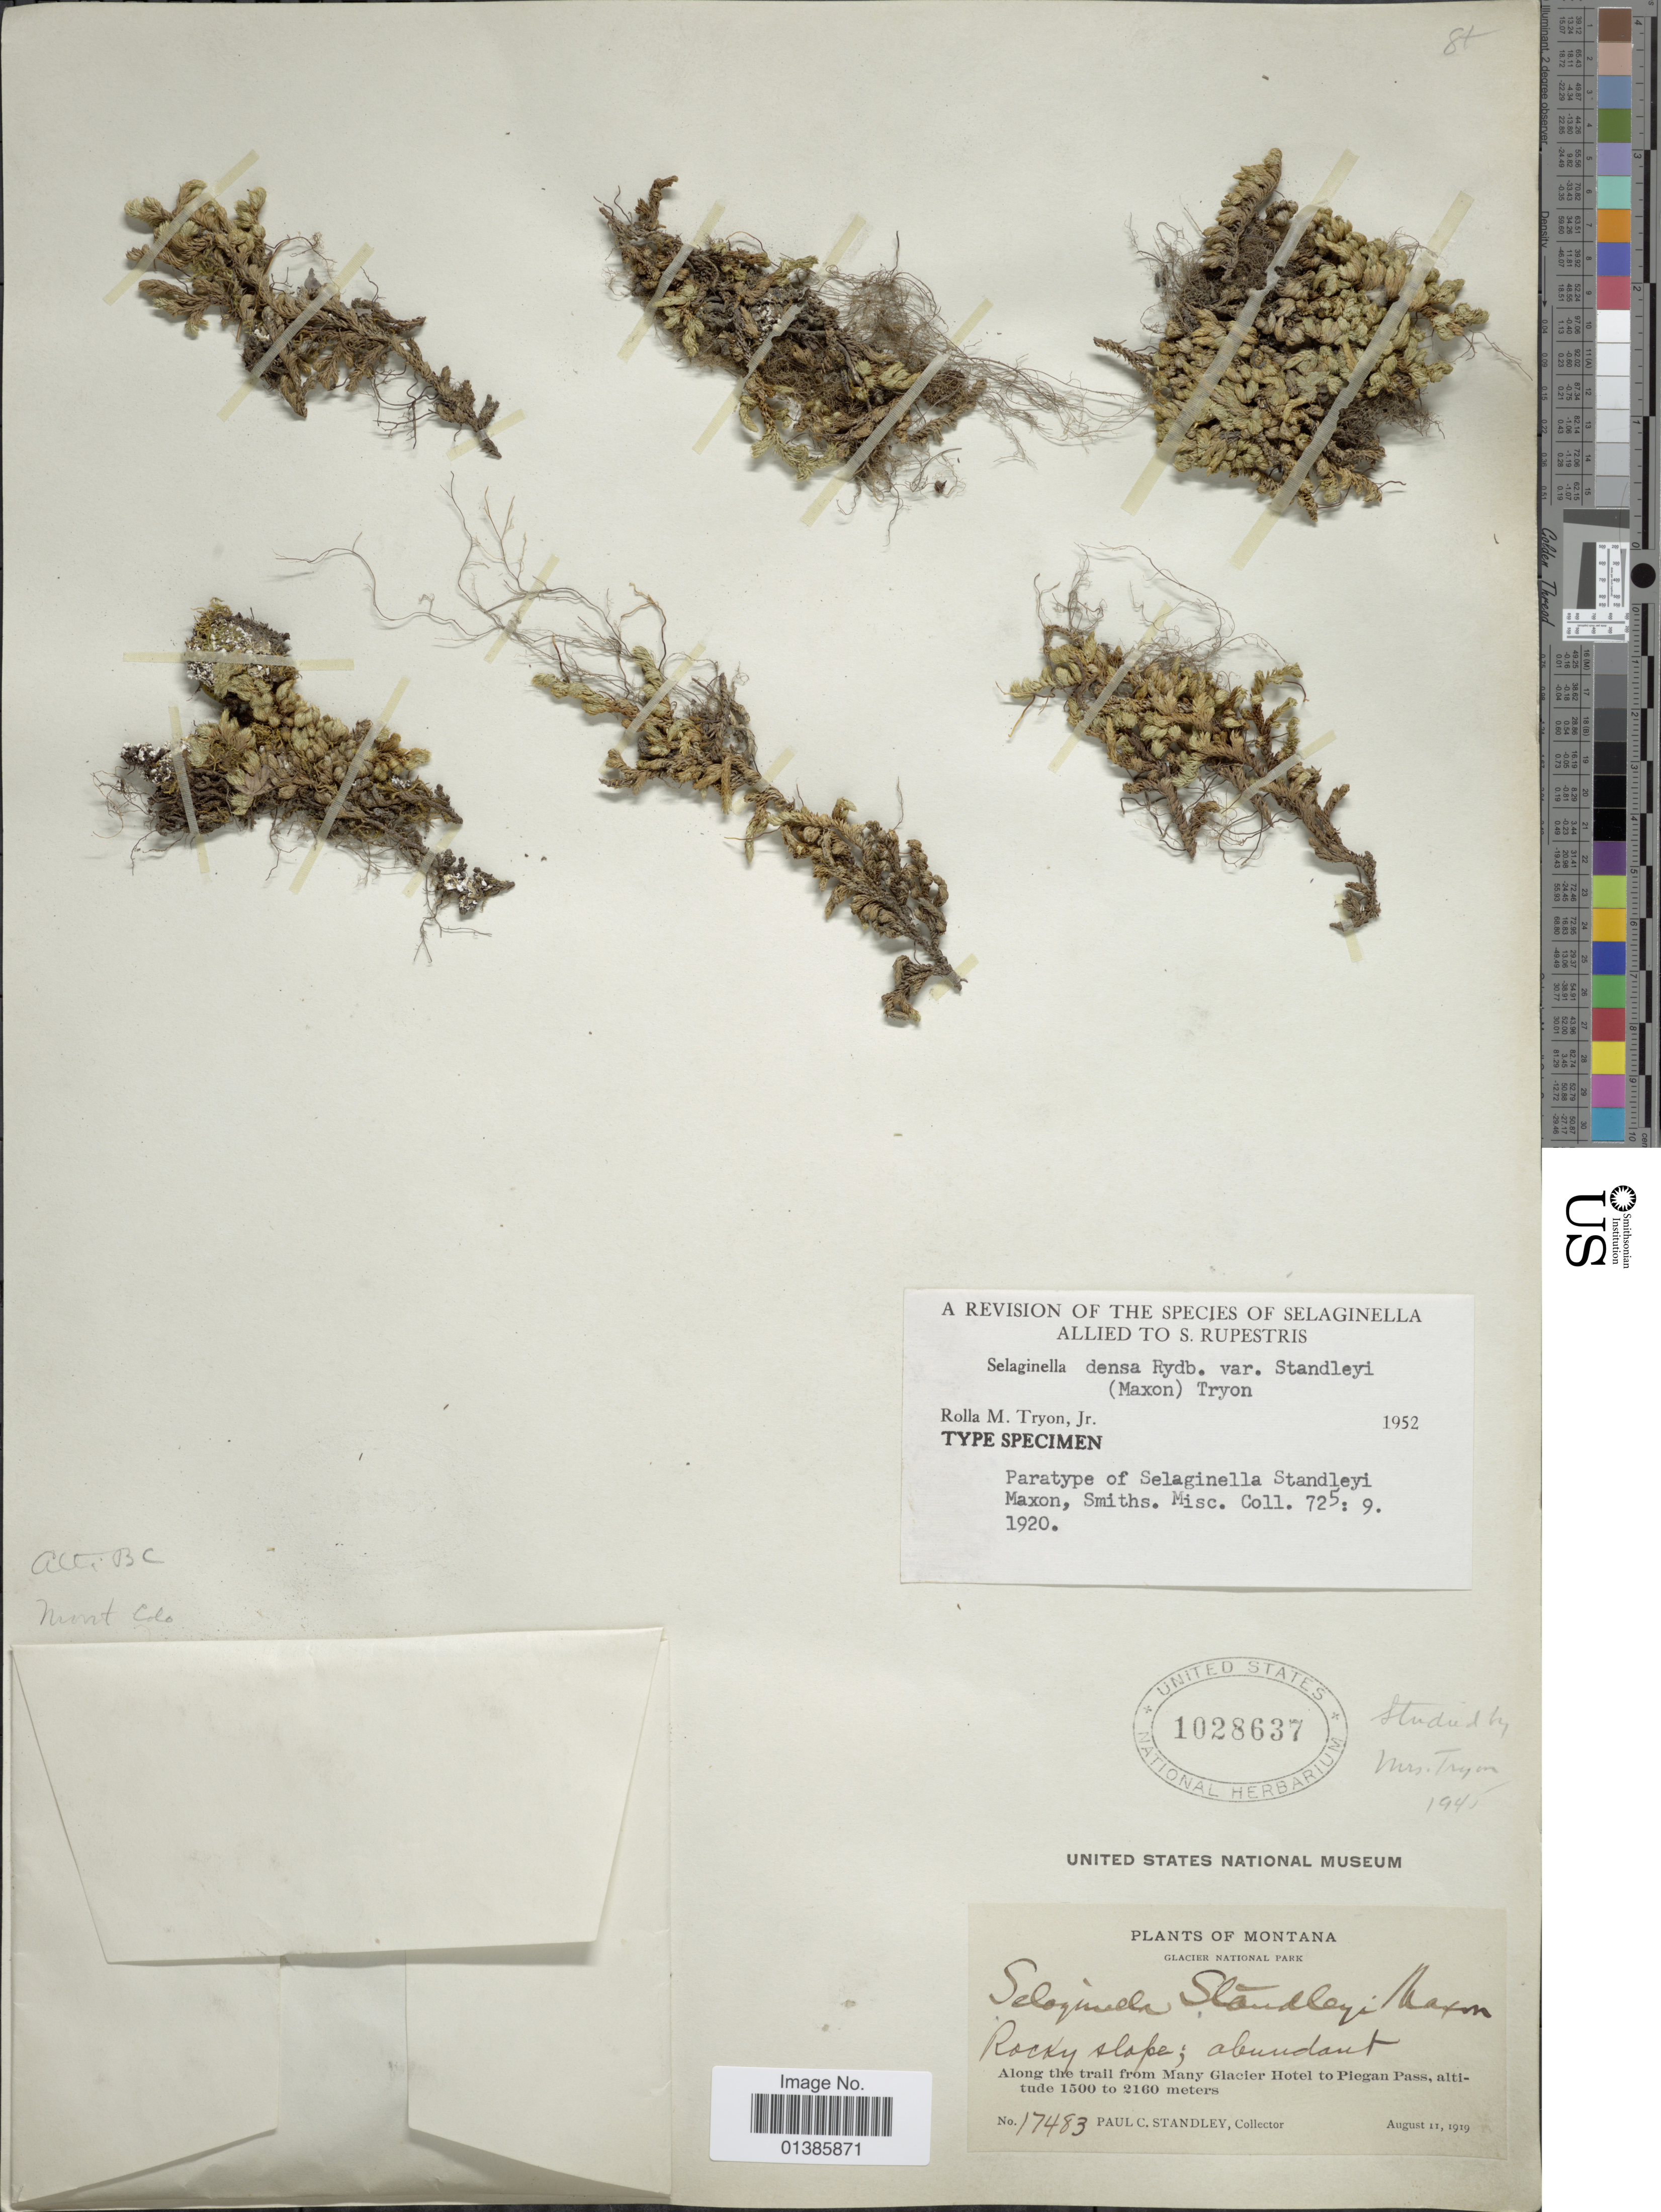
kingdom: Plantae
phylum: Tracheophyta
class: Lycopodiopsida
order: Selaginellales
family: Selaginellaceae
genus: Selaginella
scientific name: Selaginella densa var. standleyi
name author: (Maxon) R.M. Tryon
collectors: P. C. Standley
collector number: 17483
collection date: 1919-08-11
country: United States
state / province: Montana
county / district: Glacier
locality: Glacier National Park. Along the trail from Many Glacier Hotel to Piegan Pass.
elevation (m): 1500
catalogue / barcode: US 1028637